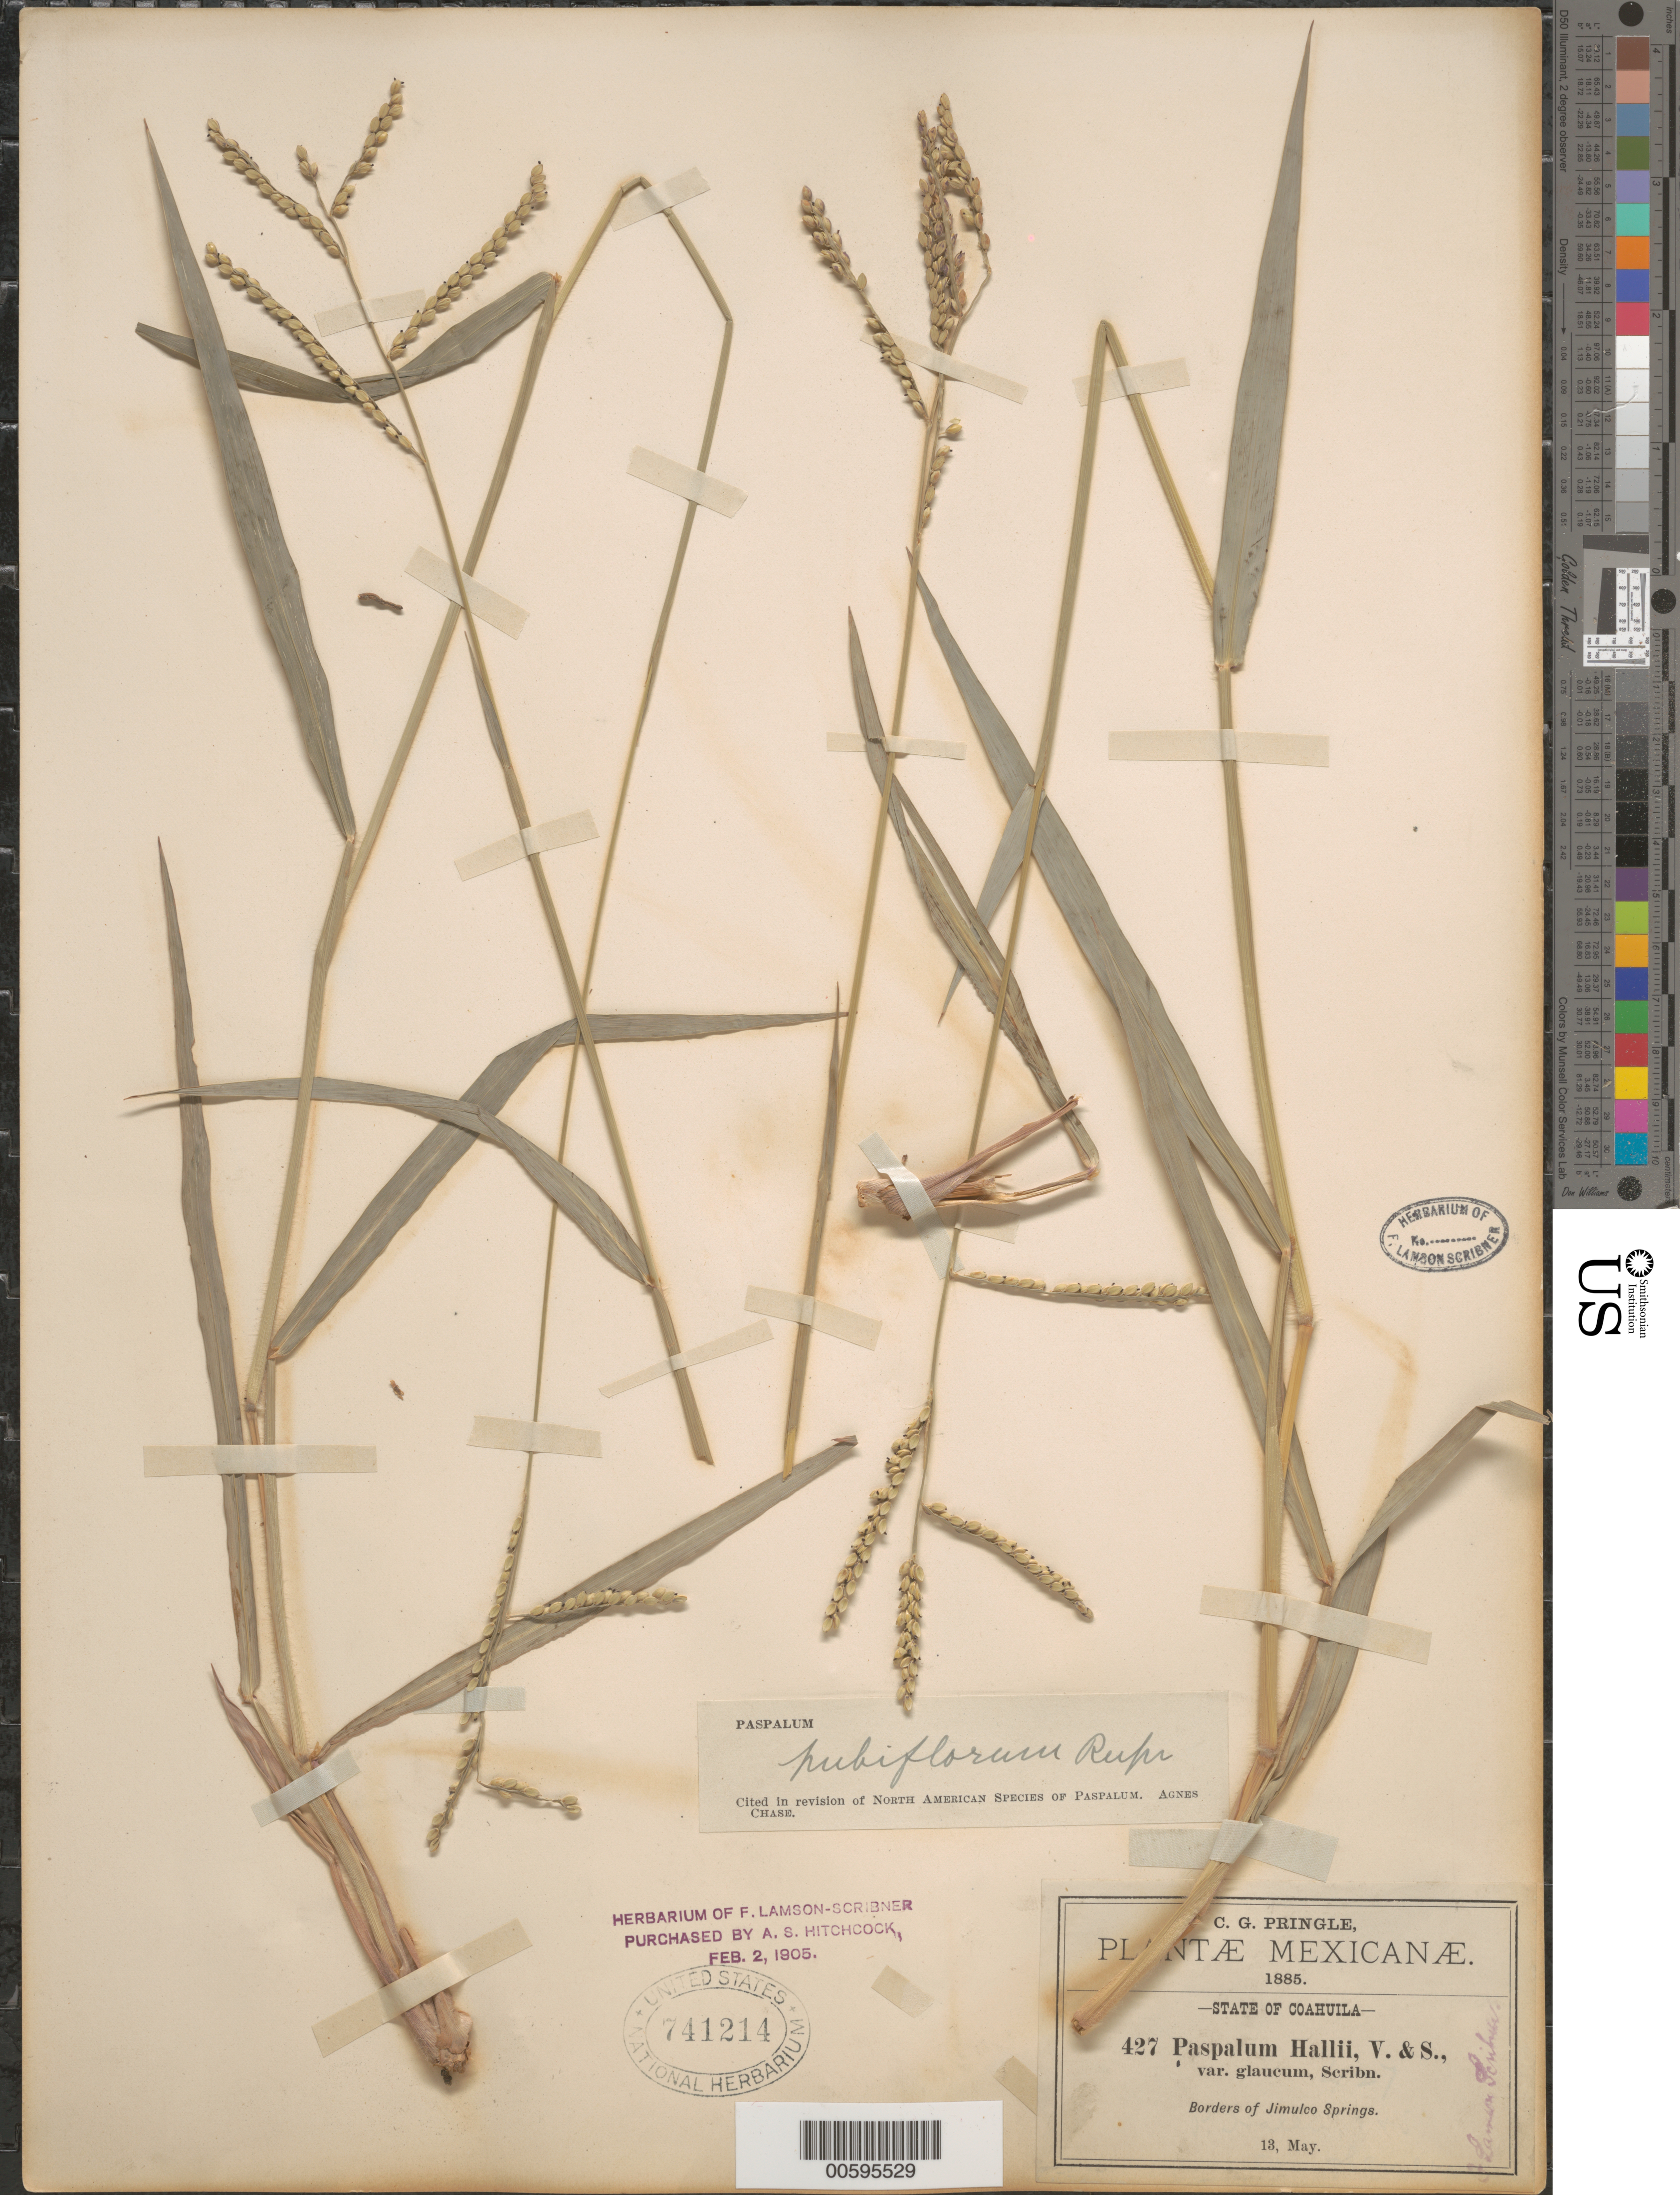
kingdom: Plantae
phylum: Tracheophyta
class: Liliopsida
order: Poales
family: Poaceae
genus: Paspalum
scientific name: Paspalum pubiflorum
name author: Rupr. ex E. Fourn.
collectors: C. G. Pringle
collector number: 427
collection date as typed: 13 May 1885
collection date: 1885-05-13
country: Mexico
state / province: Coahuila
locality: Borders of Jimulco Springs.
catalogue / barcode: US 741214